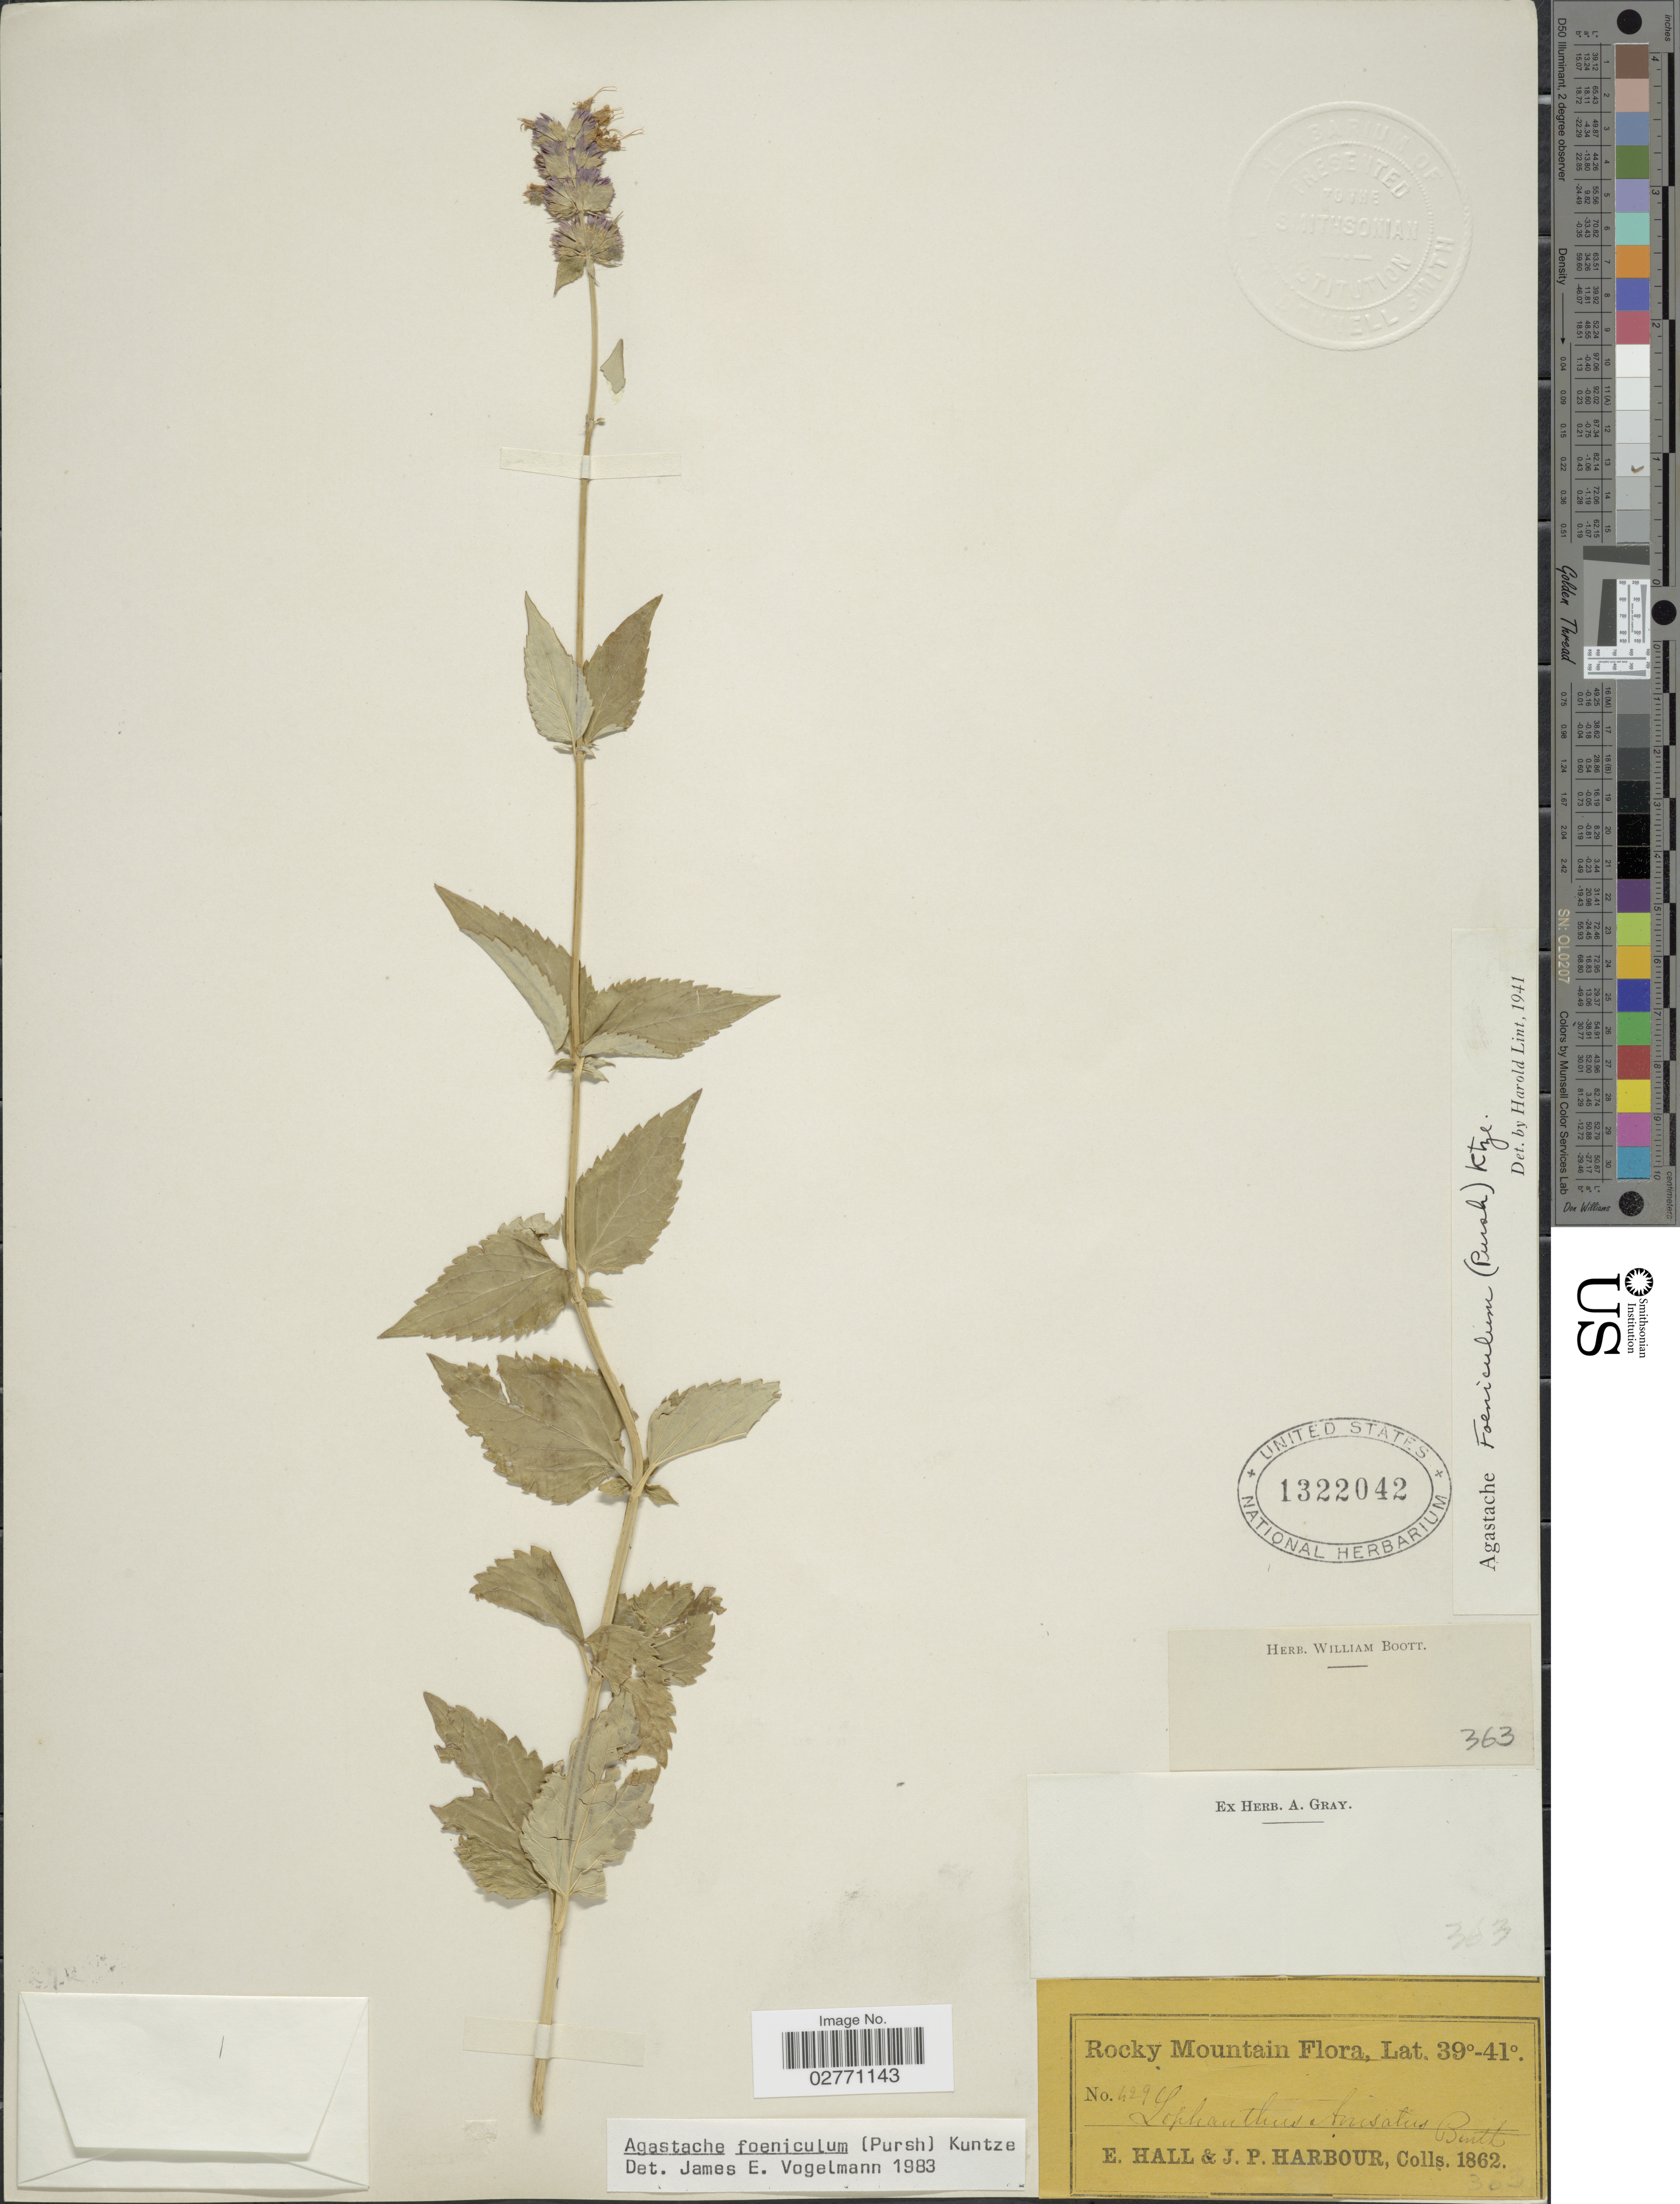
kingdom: Plantae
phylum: Tracheophyta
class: Magnoliopsida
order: Lamiales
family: Lamiaceae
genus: Agastache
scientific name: Agastache foeniculum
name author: (Pursh) Kuntze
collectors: E. Hall & J. Harbour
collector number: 429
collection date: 1862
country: United States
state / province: Colorado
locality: Rocky Mtns.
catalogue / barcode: US 1322042